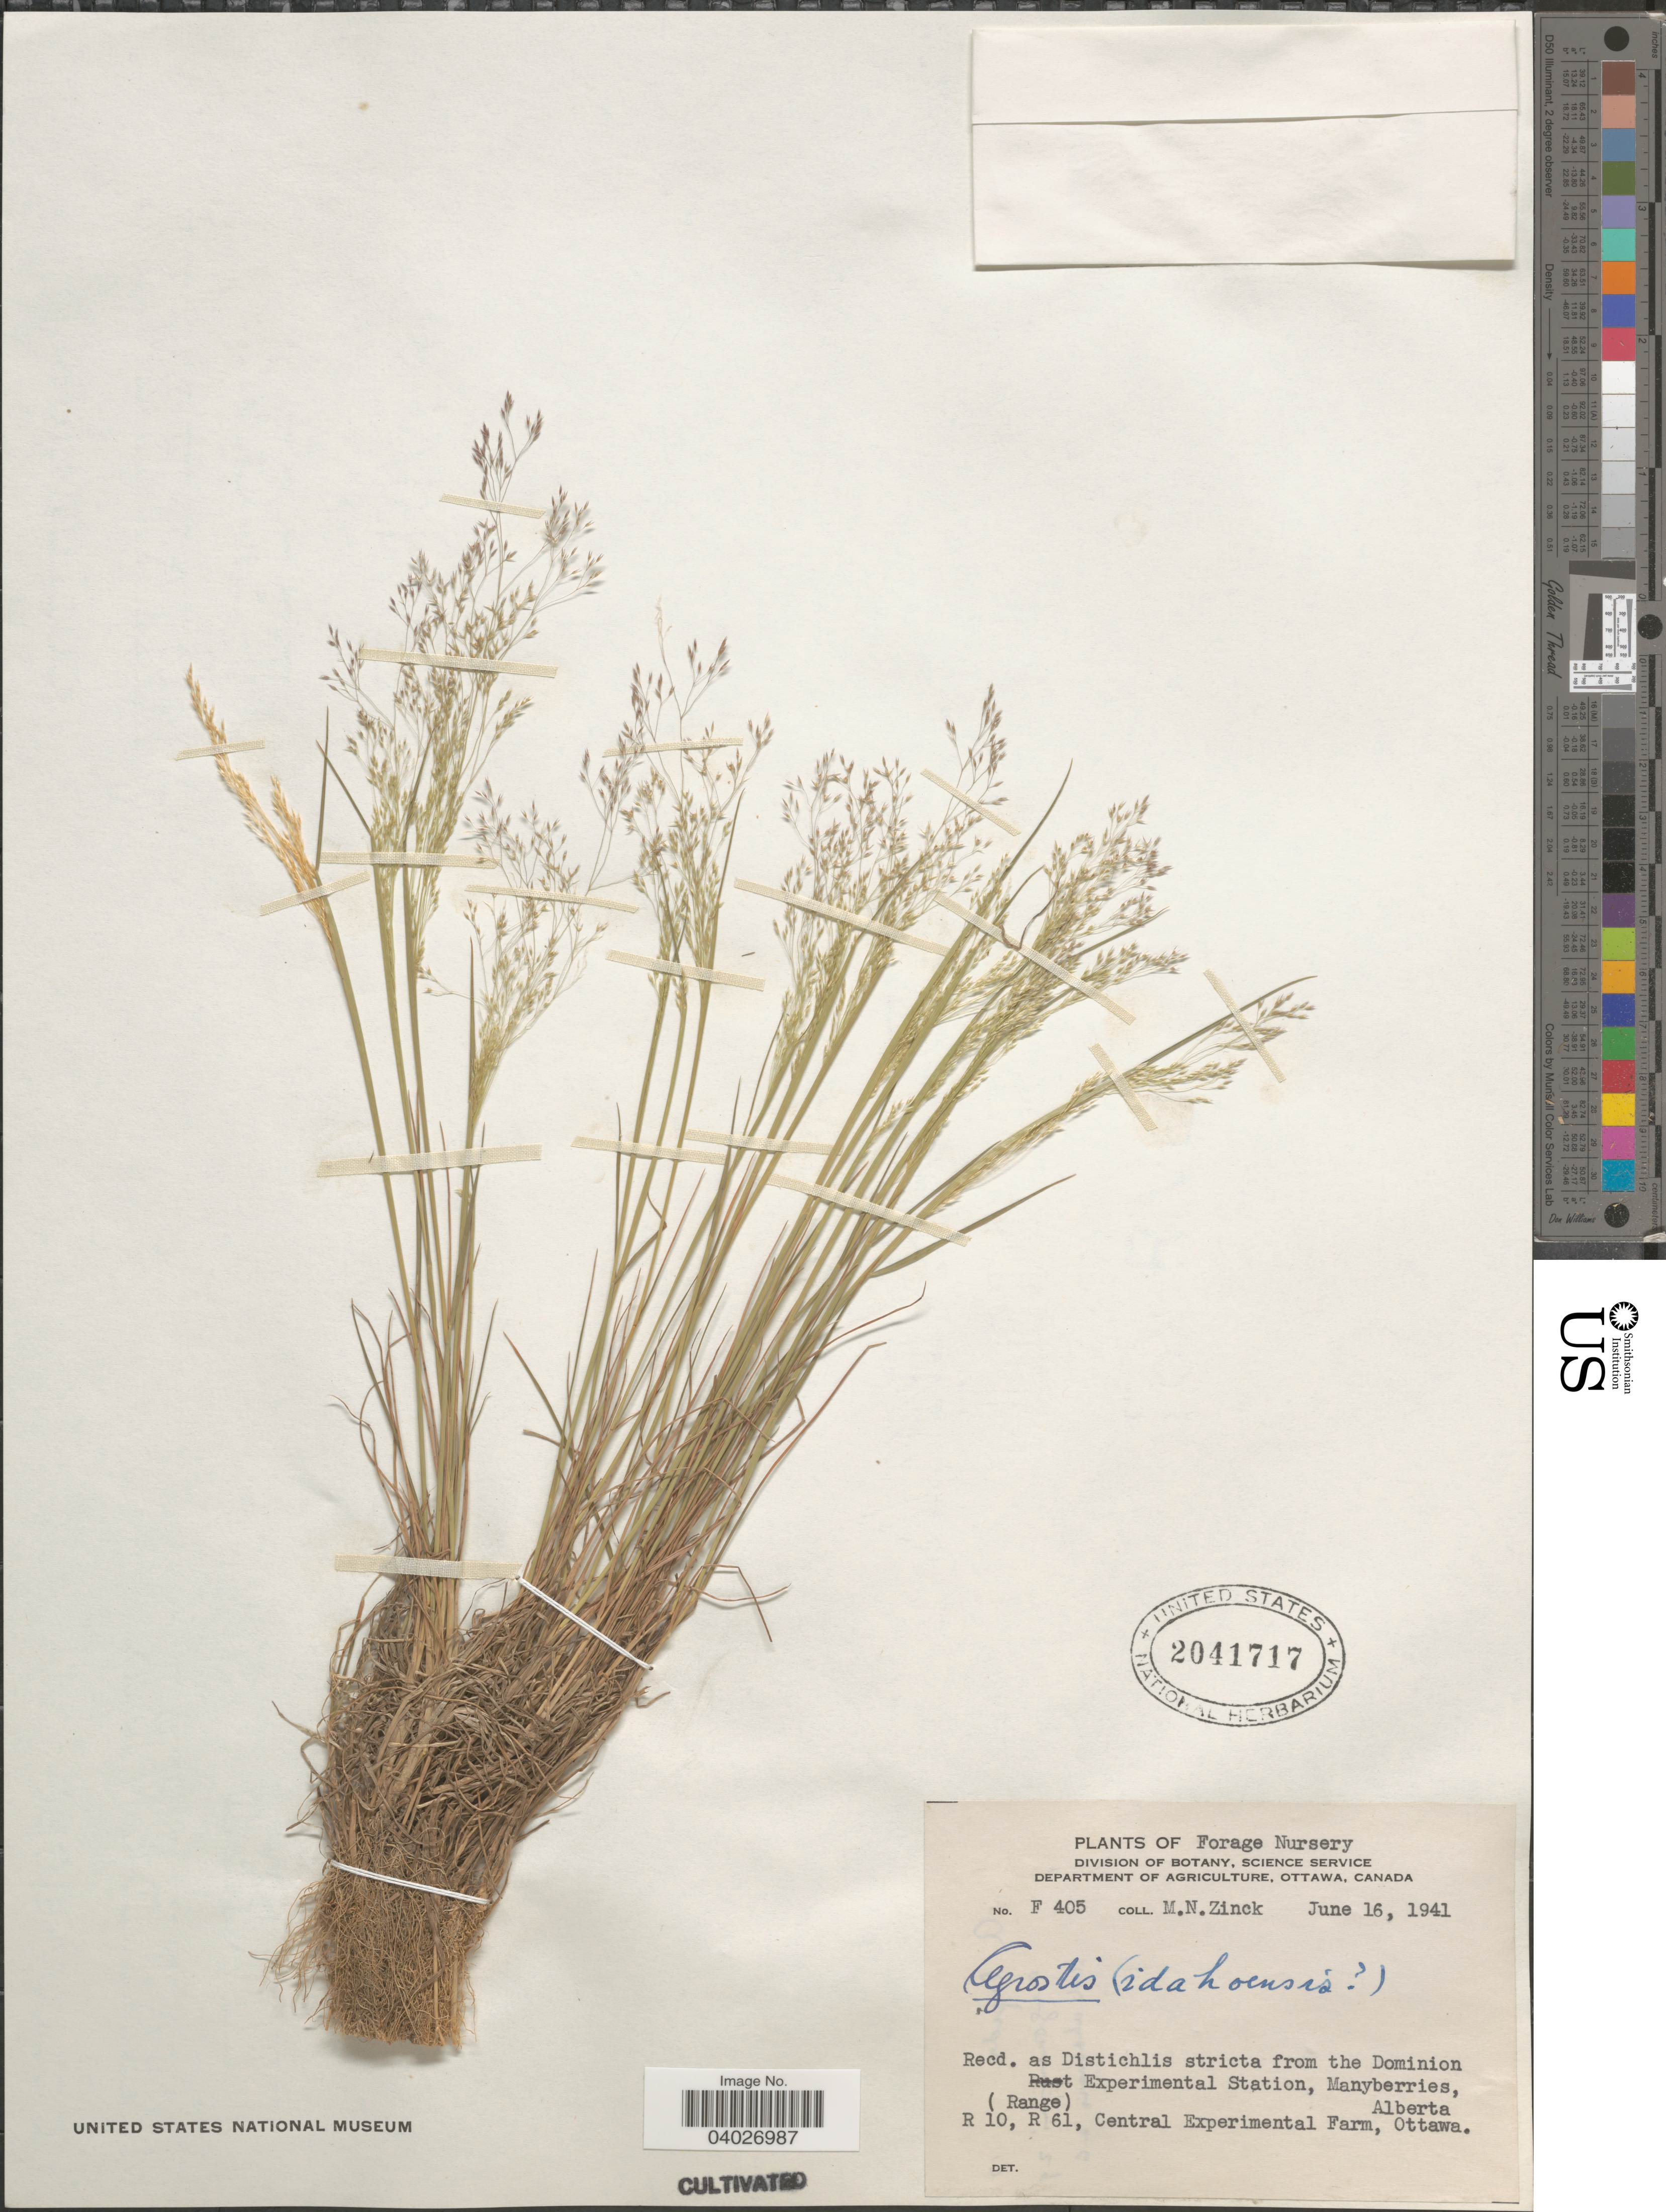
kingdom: Plantae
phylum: Tracheophyta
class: Liliopsida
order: Poales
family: Poaceae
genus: Agrostis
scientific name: Agrostis idahoensis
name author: Nash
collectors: M. Zinck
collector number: F405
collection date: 1941-06-16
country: Canada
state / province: Alberta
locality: Forage Nursery. R 10, R 61, Central Experimantal Farm, Ottawa.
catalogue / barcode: US 2041717